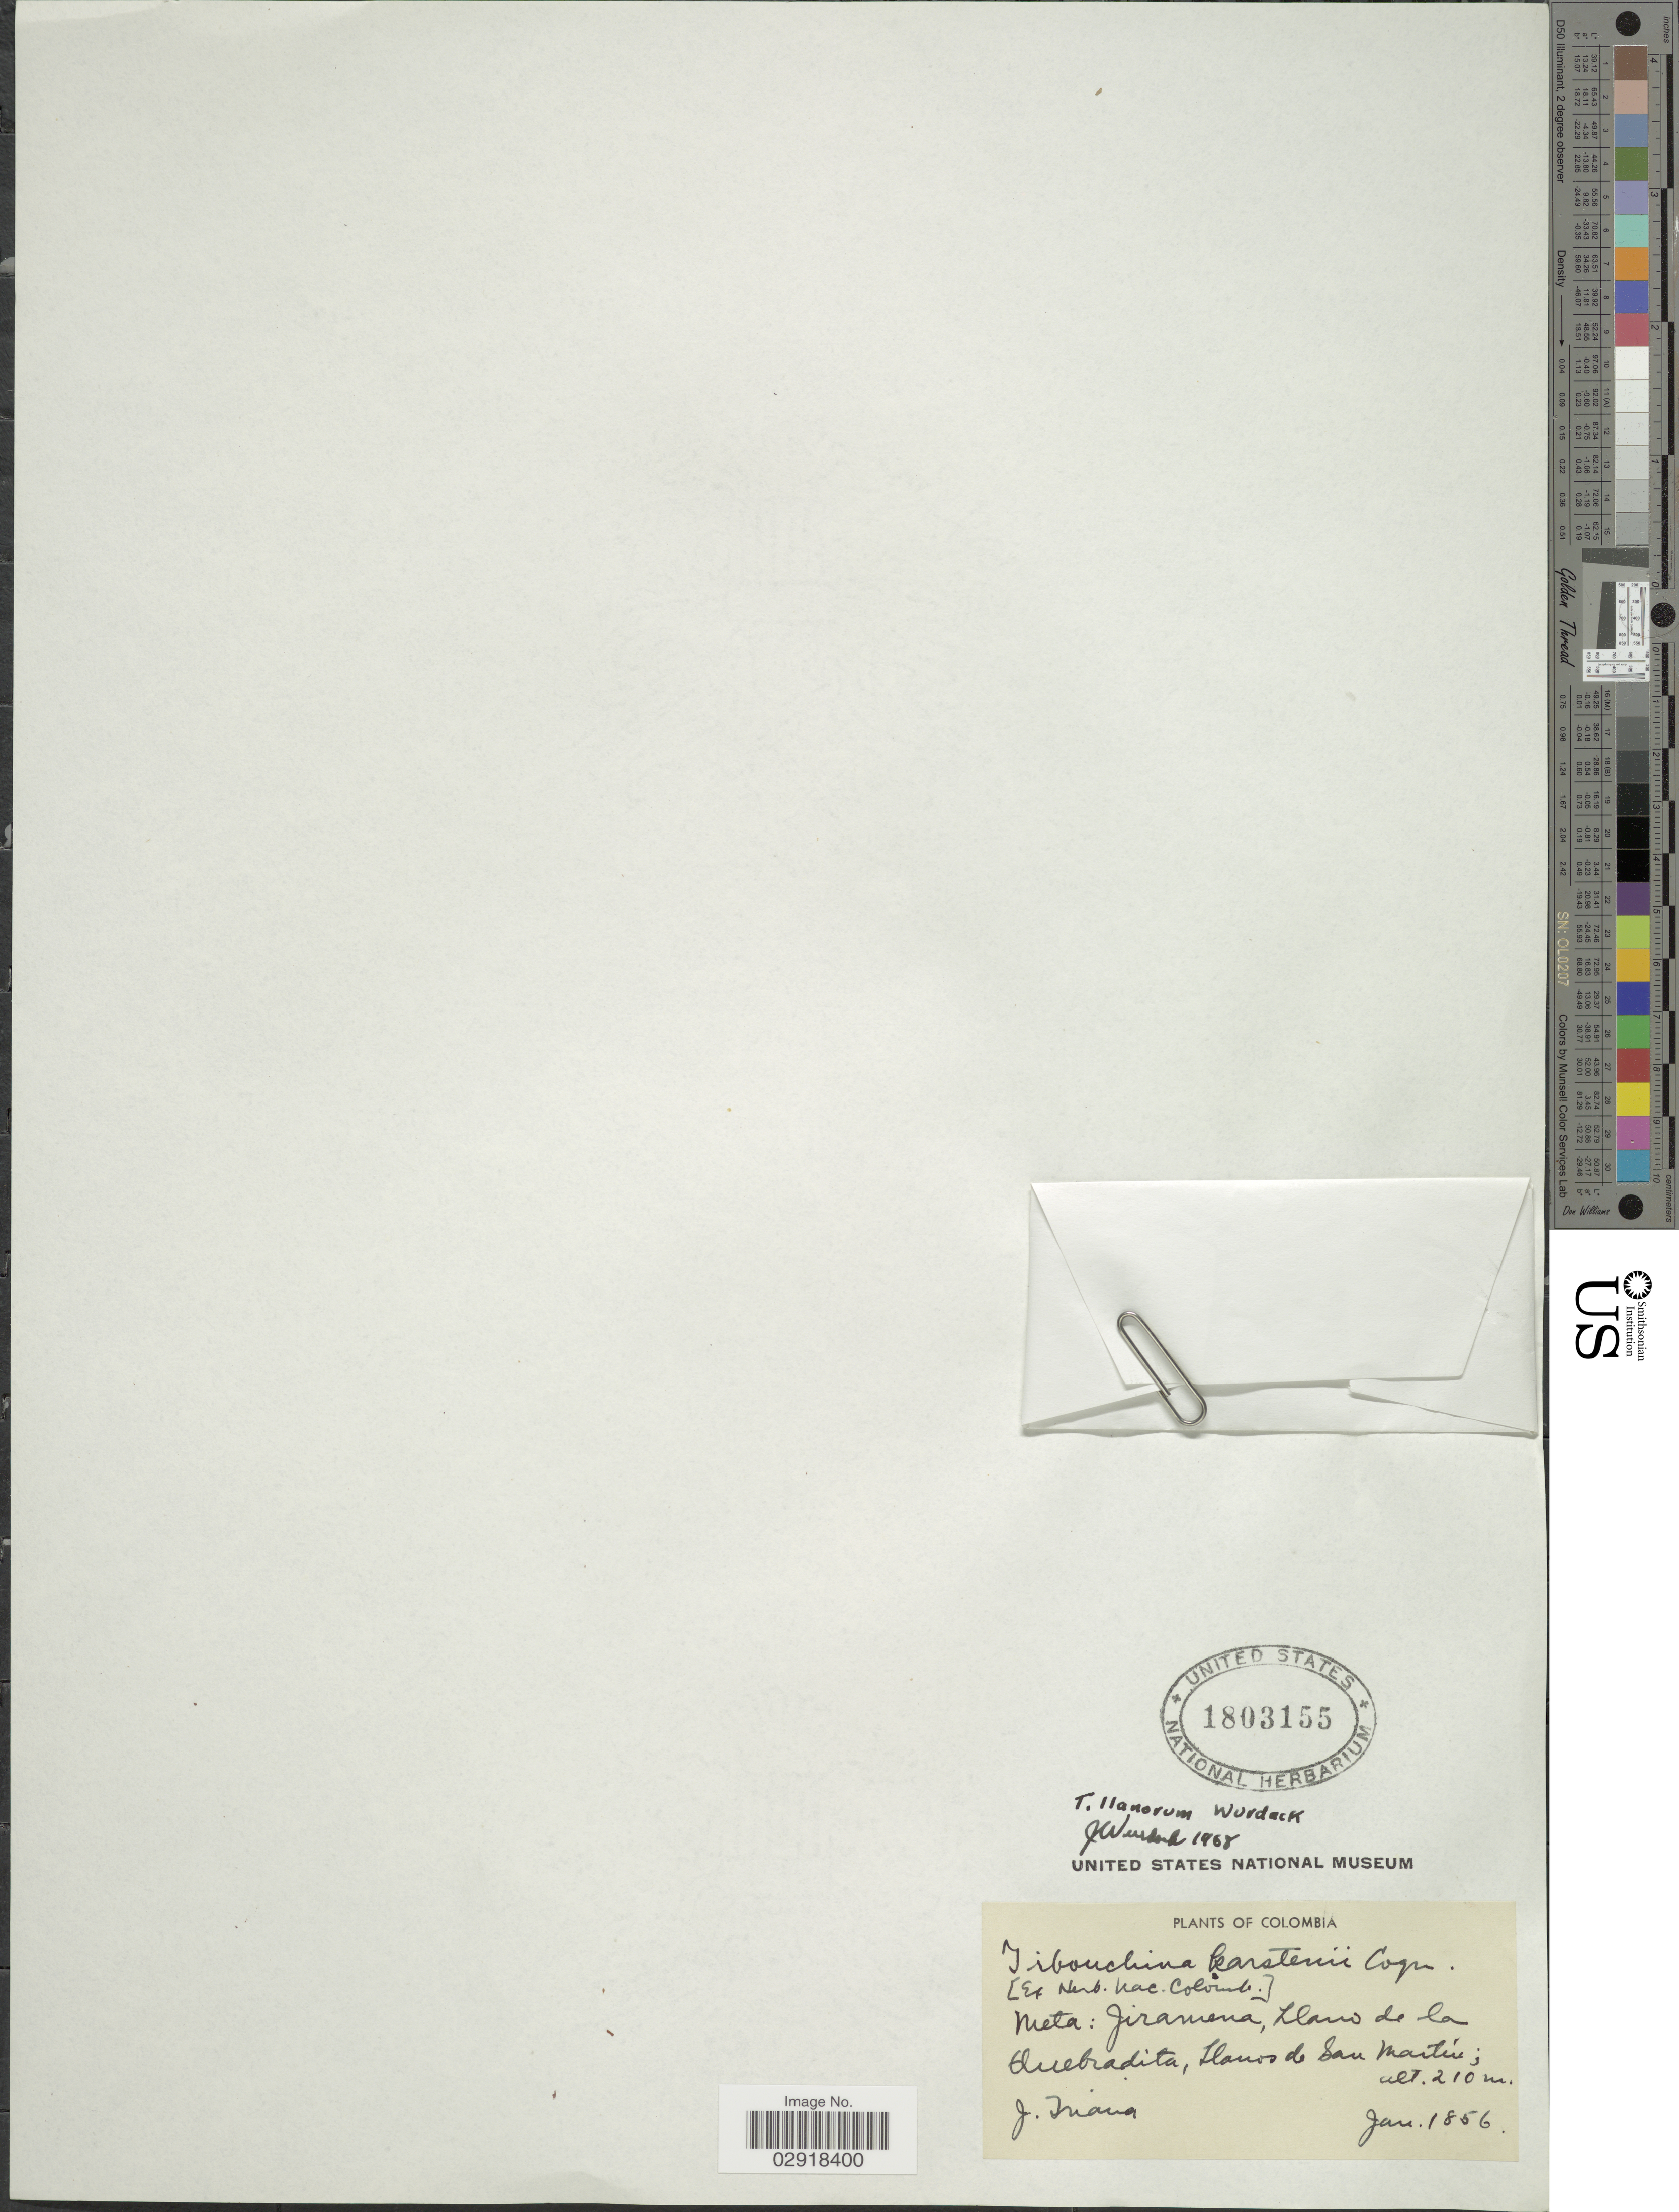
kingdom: Plantae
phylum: Tracheophyta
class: Magnoliopsida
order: Myrtales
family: Melastomataceae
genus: Tibouchina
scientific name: Tibouchina llanorum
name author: Wurdack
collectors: J. Triana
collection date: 1856-01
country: Colombia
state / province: Meta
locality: Jiramena, Llano de la Quebradita, Llanos de San Martin.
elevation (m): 210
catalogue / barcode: US 1803155